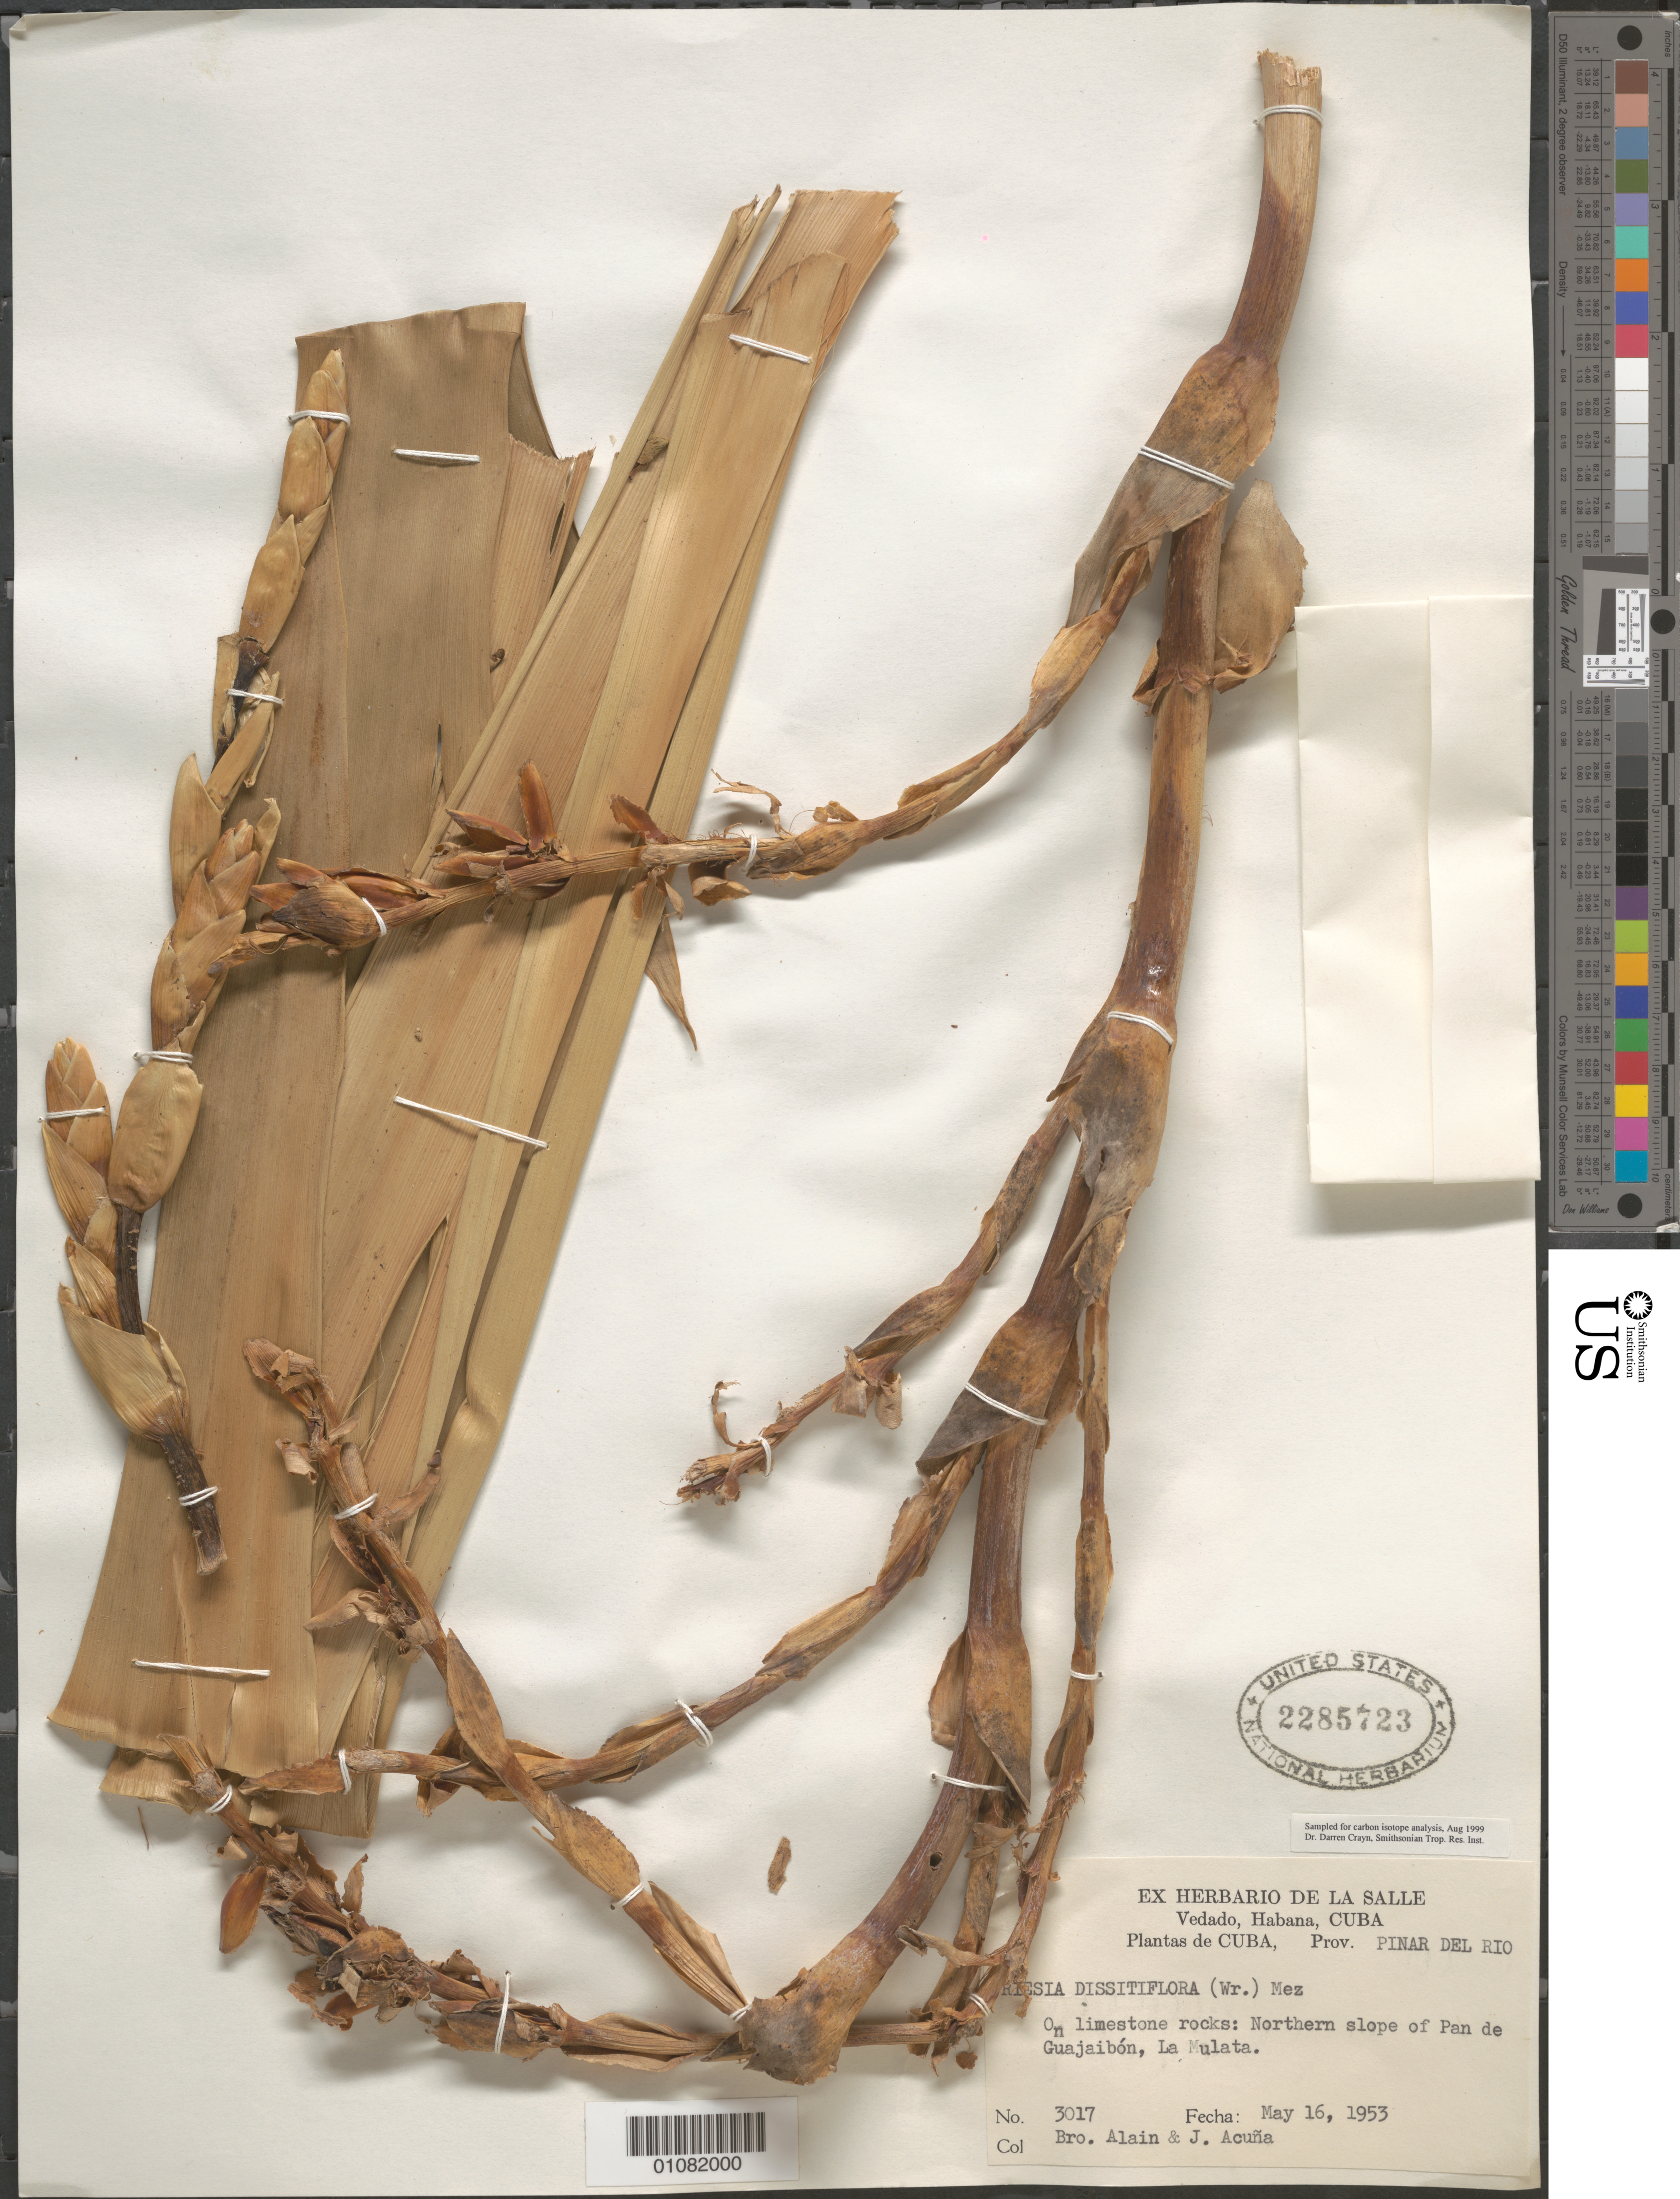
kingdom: Plantae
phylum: Tracheophyta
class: Liliopsida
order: Poales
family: Bromeliaceae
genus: Vriesea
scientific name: Vriesea dissitiflora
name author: (C. Wright) Mez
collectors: A. H. Liogier & J. Acuña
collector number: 3017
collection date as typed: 16 May 1953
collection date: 1953-05-16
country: Cuba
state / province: Pinar del Rio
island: Cuba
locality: Northern slope of Pan de Guajaibón, La Mulata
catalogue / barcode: US 2285723